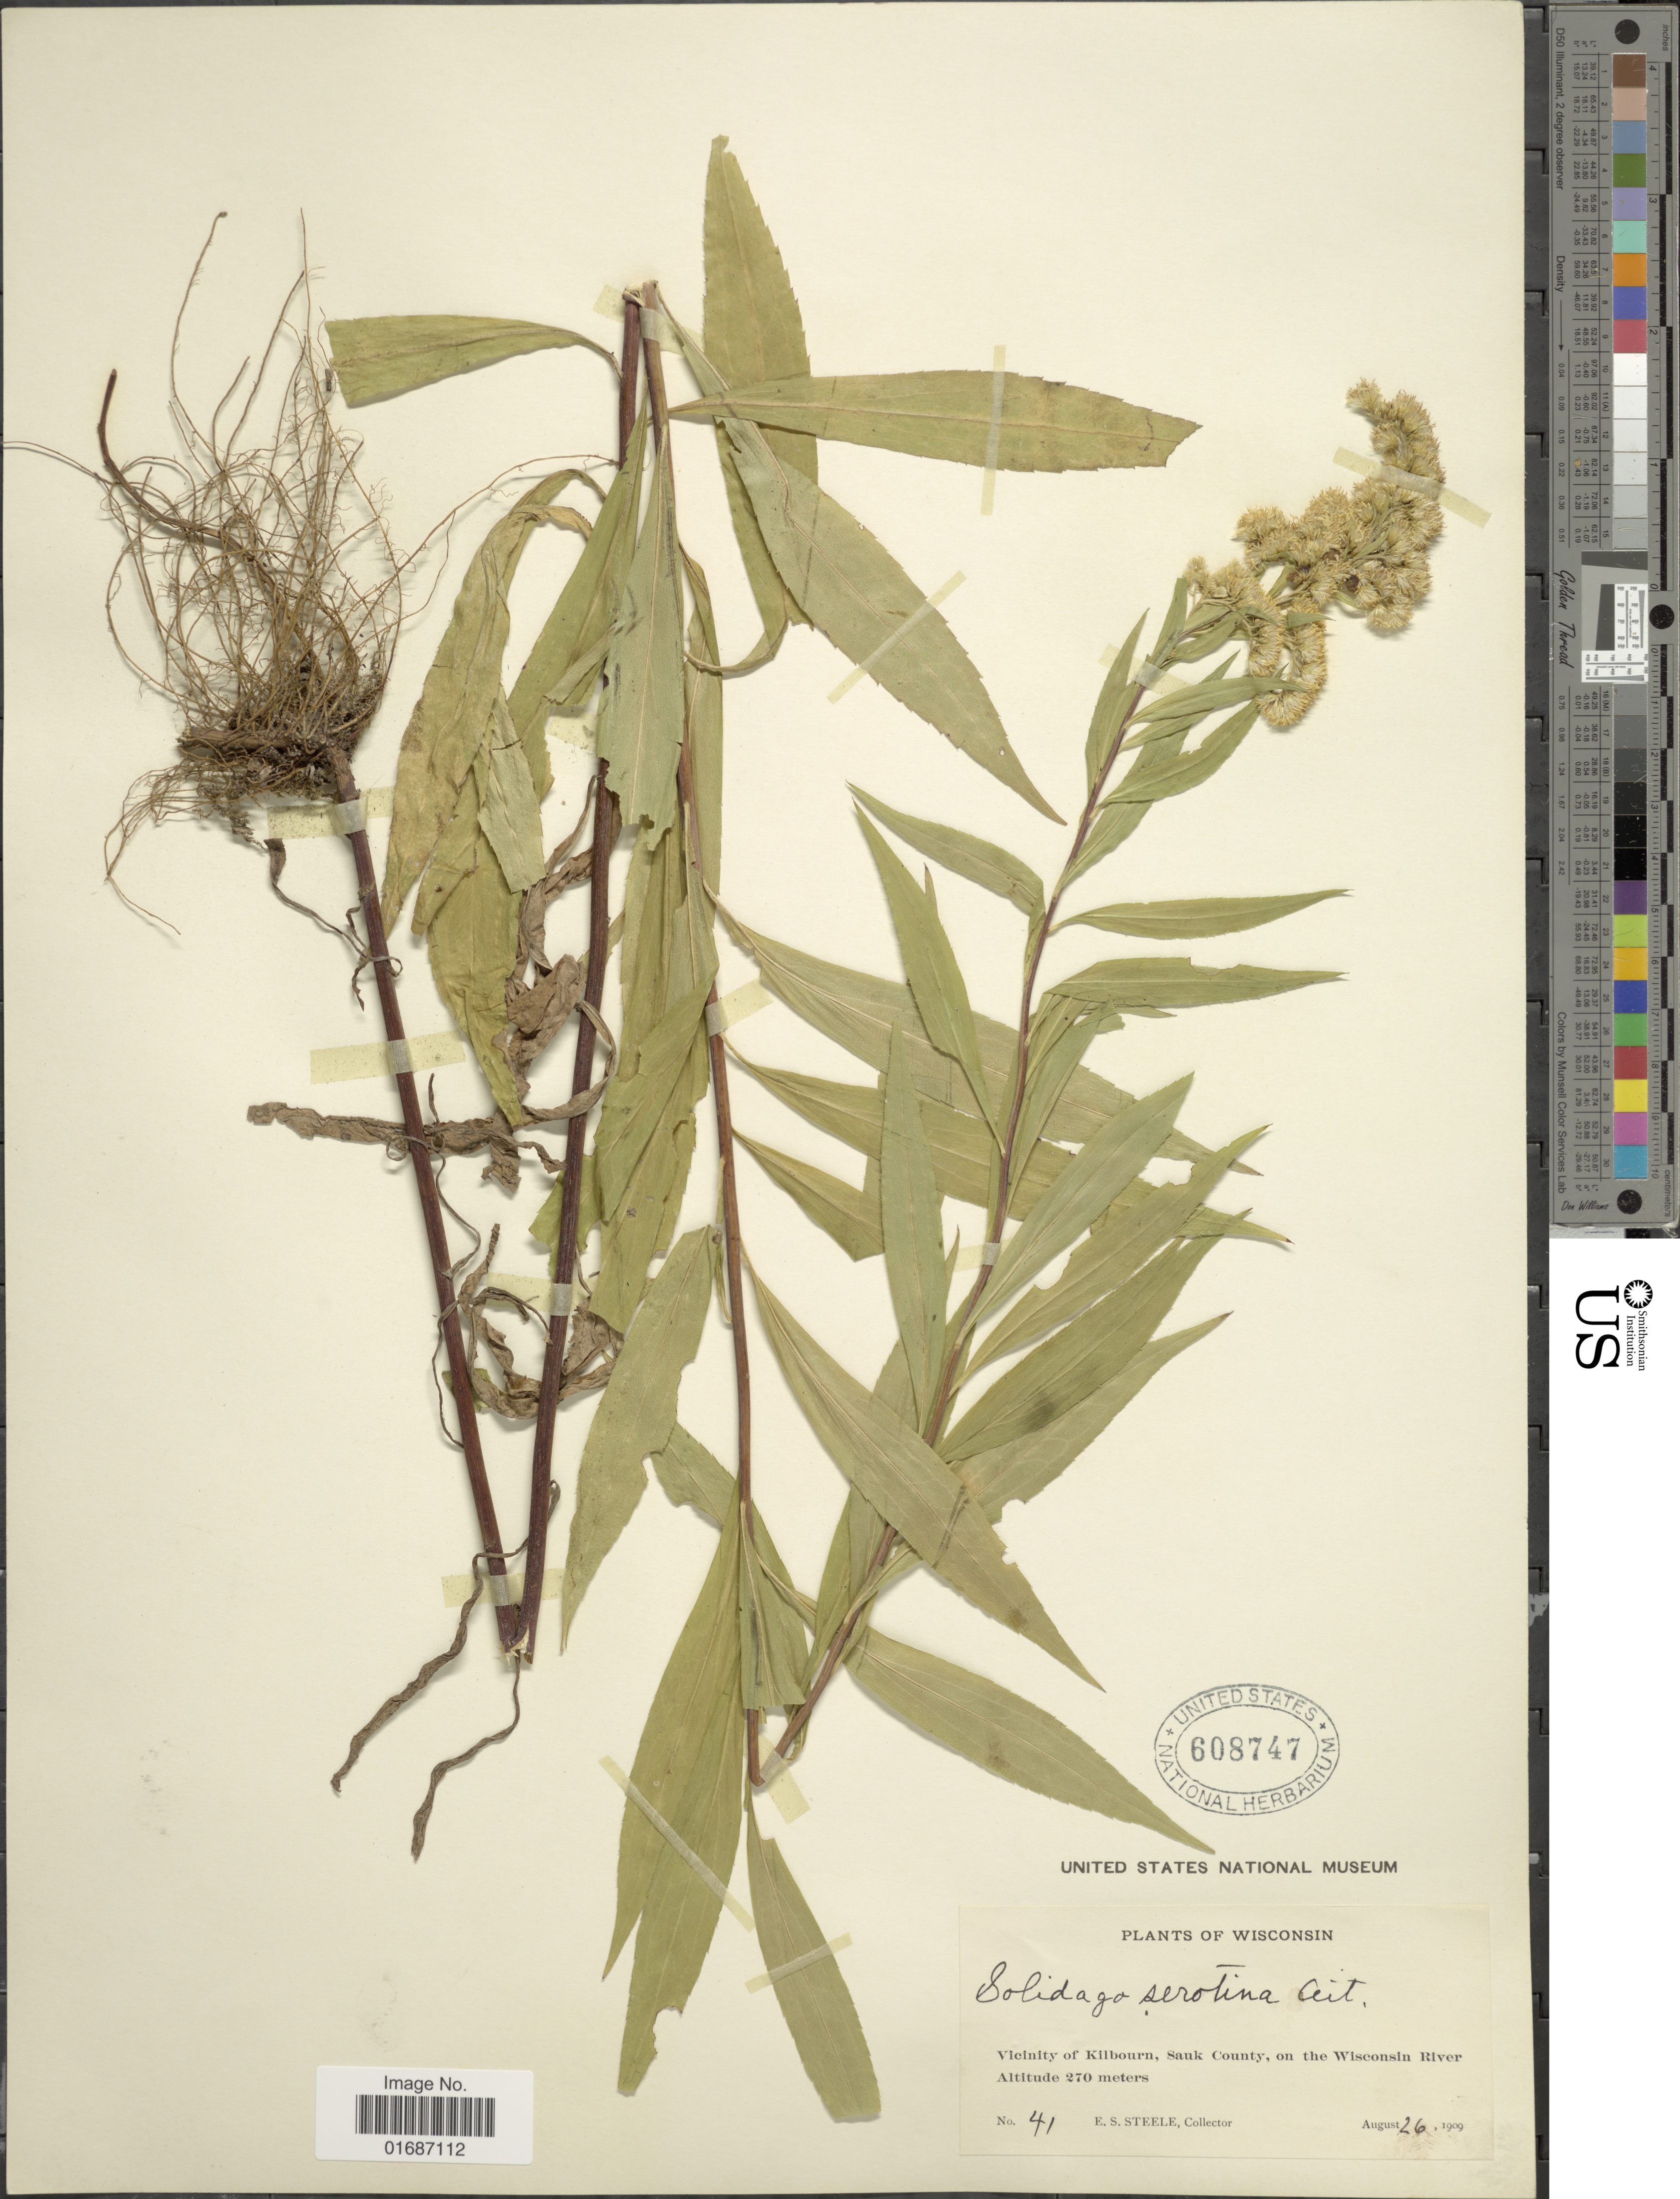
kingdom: Plantae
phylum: Tracheophyta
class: Magnoliopsida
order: Asterales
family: Asteraceae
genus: Solidago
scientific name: Solidago gigantea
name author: Aiton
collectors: E. Steele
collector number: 41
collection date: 1909-08-26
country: United States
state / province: Wisconsin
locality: Vicinity of Kilbourn, Sauk County, on the Wisconsin River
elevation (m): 270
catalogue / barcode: US 608747